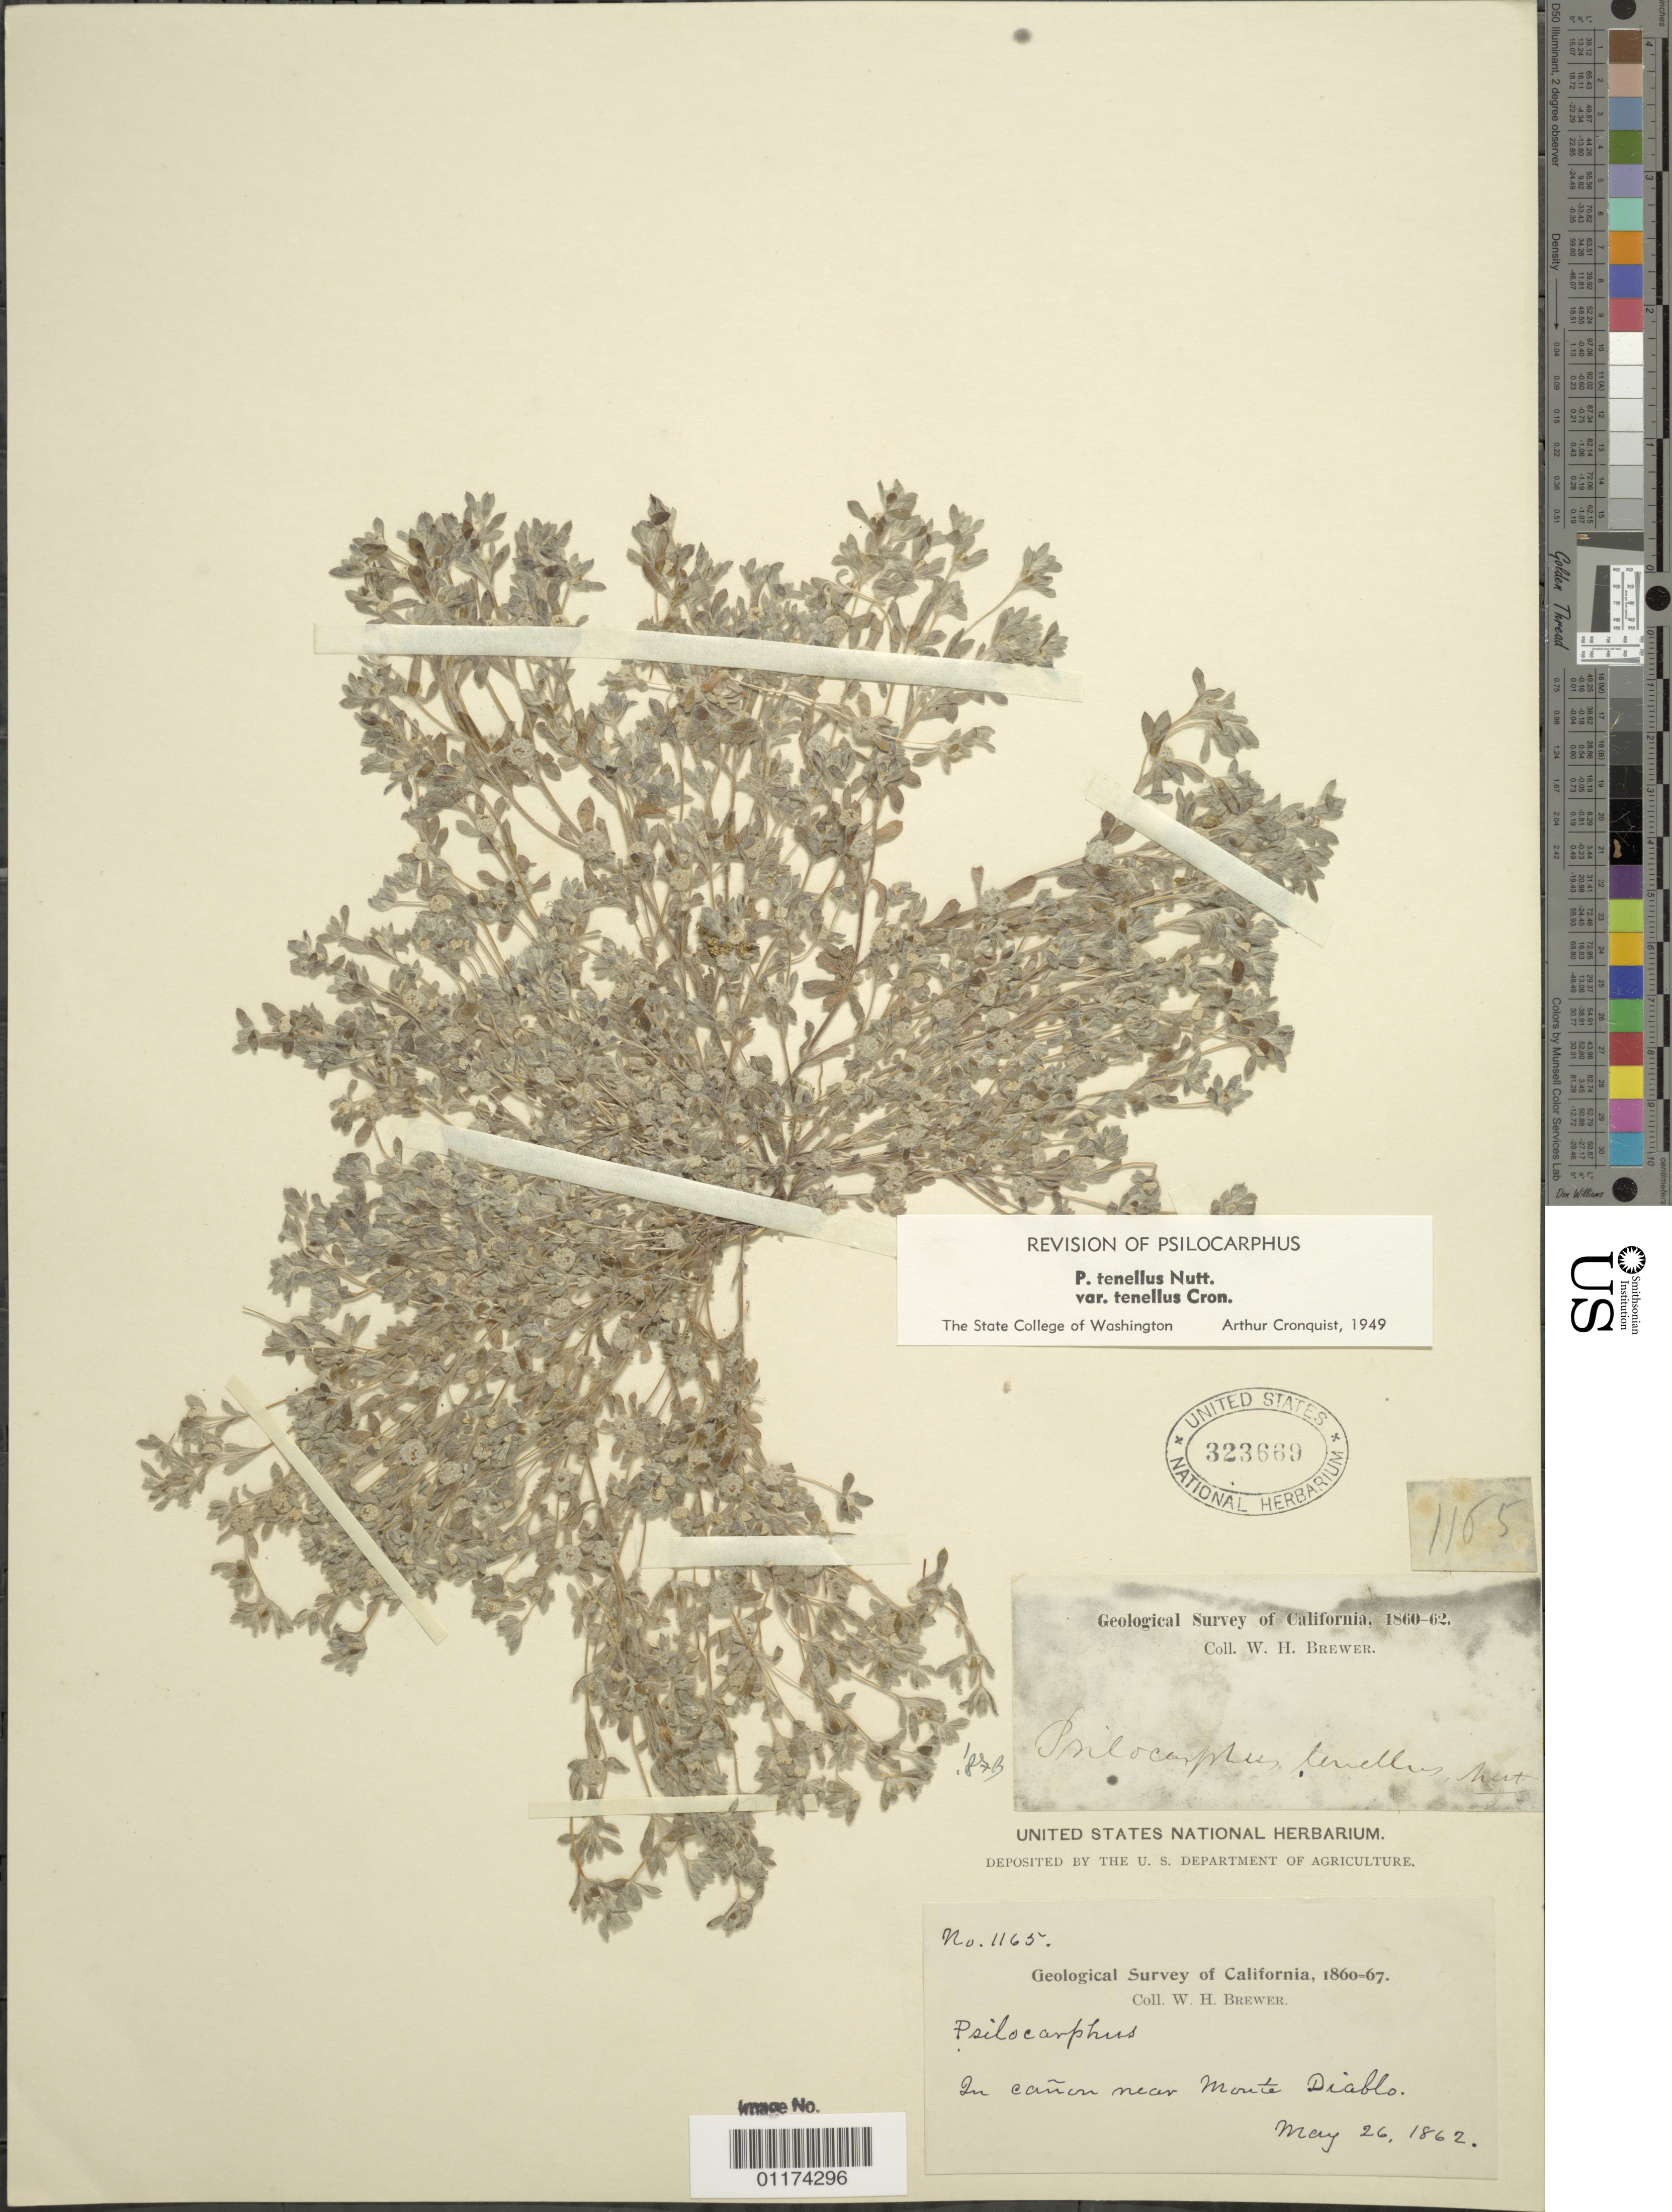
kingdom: Plantae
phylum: Tracheophyta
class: Magnoliopsida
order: Asterales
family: Asteraceae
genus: Psilocarphus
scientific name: Psilocarphus tenellus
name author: Nutt.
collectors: W. H. Brewer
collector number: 1165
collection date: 1862-05-26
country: United States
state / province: California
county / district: Contra Costa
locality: near Monte Diablo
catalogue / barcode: US 323669